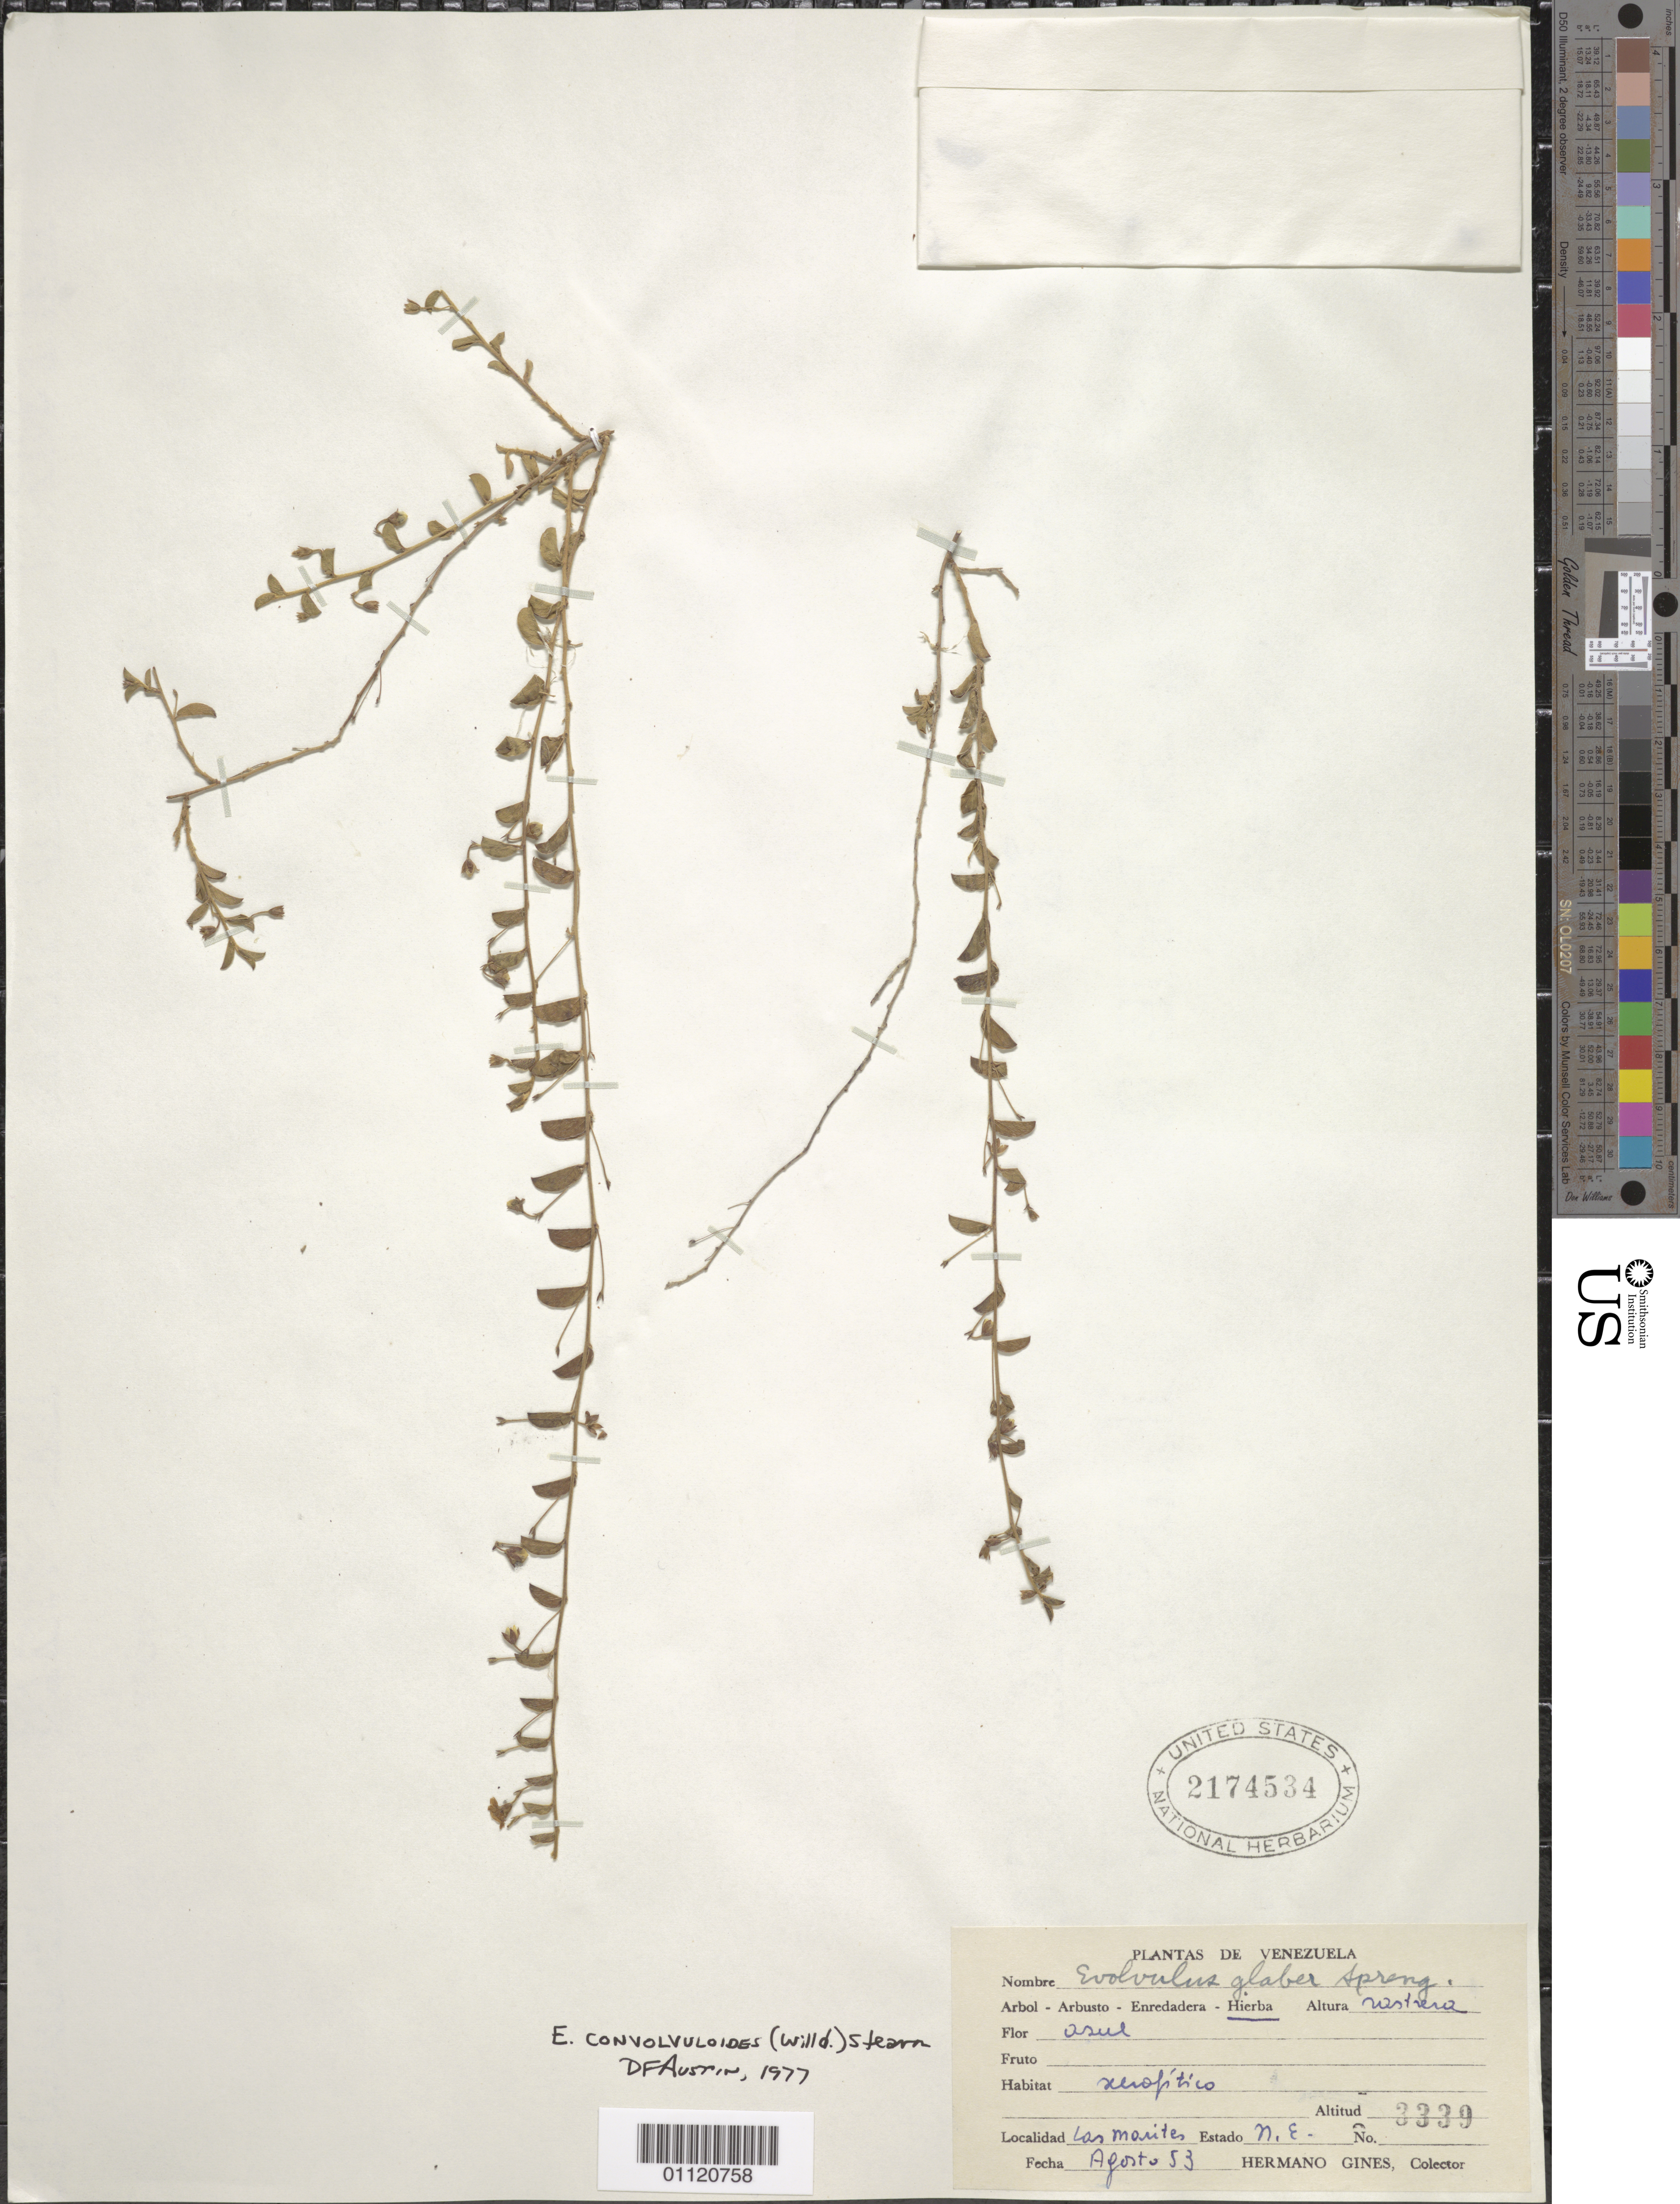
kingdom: Plantae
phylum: Tracheophyta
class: Magnoliopsida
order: Solanales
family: Convolvulaceae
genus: Evolvulus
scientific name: Evolvulus convolvuloides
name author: (Willd. ex Schult.) Stearn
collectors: Bro. Gines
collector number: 3339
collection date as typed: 01 Aug 1953 to 31 Aug 1953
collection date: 1953-08-01/1953-08-31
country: Venezuela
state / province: Nueva Esparta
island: Margarita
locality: Los Marites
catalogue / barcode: US 2174534